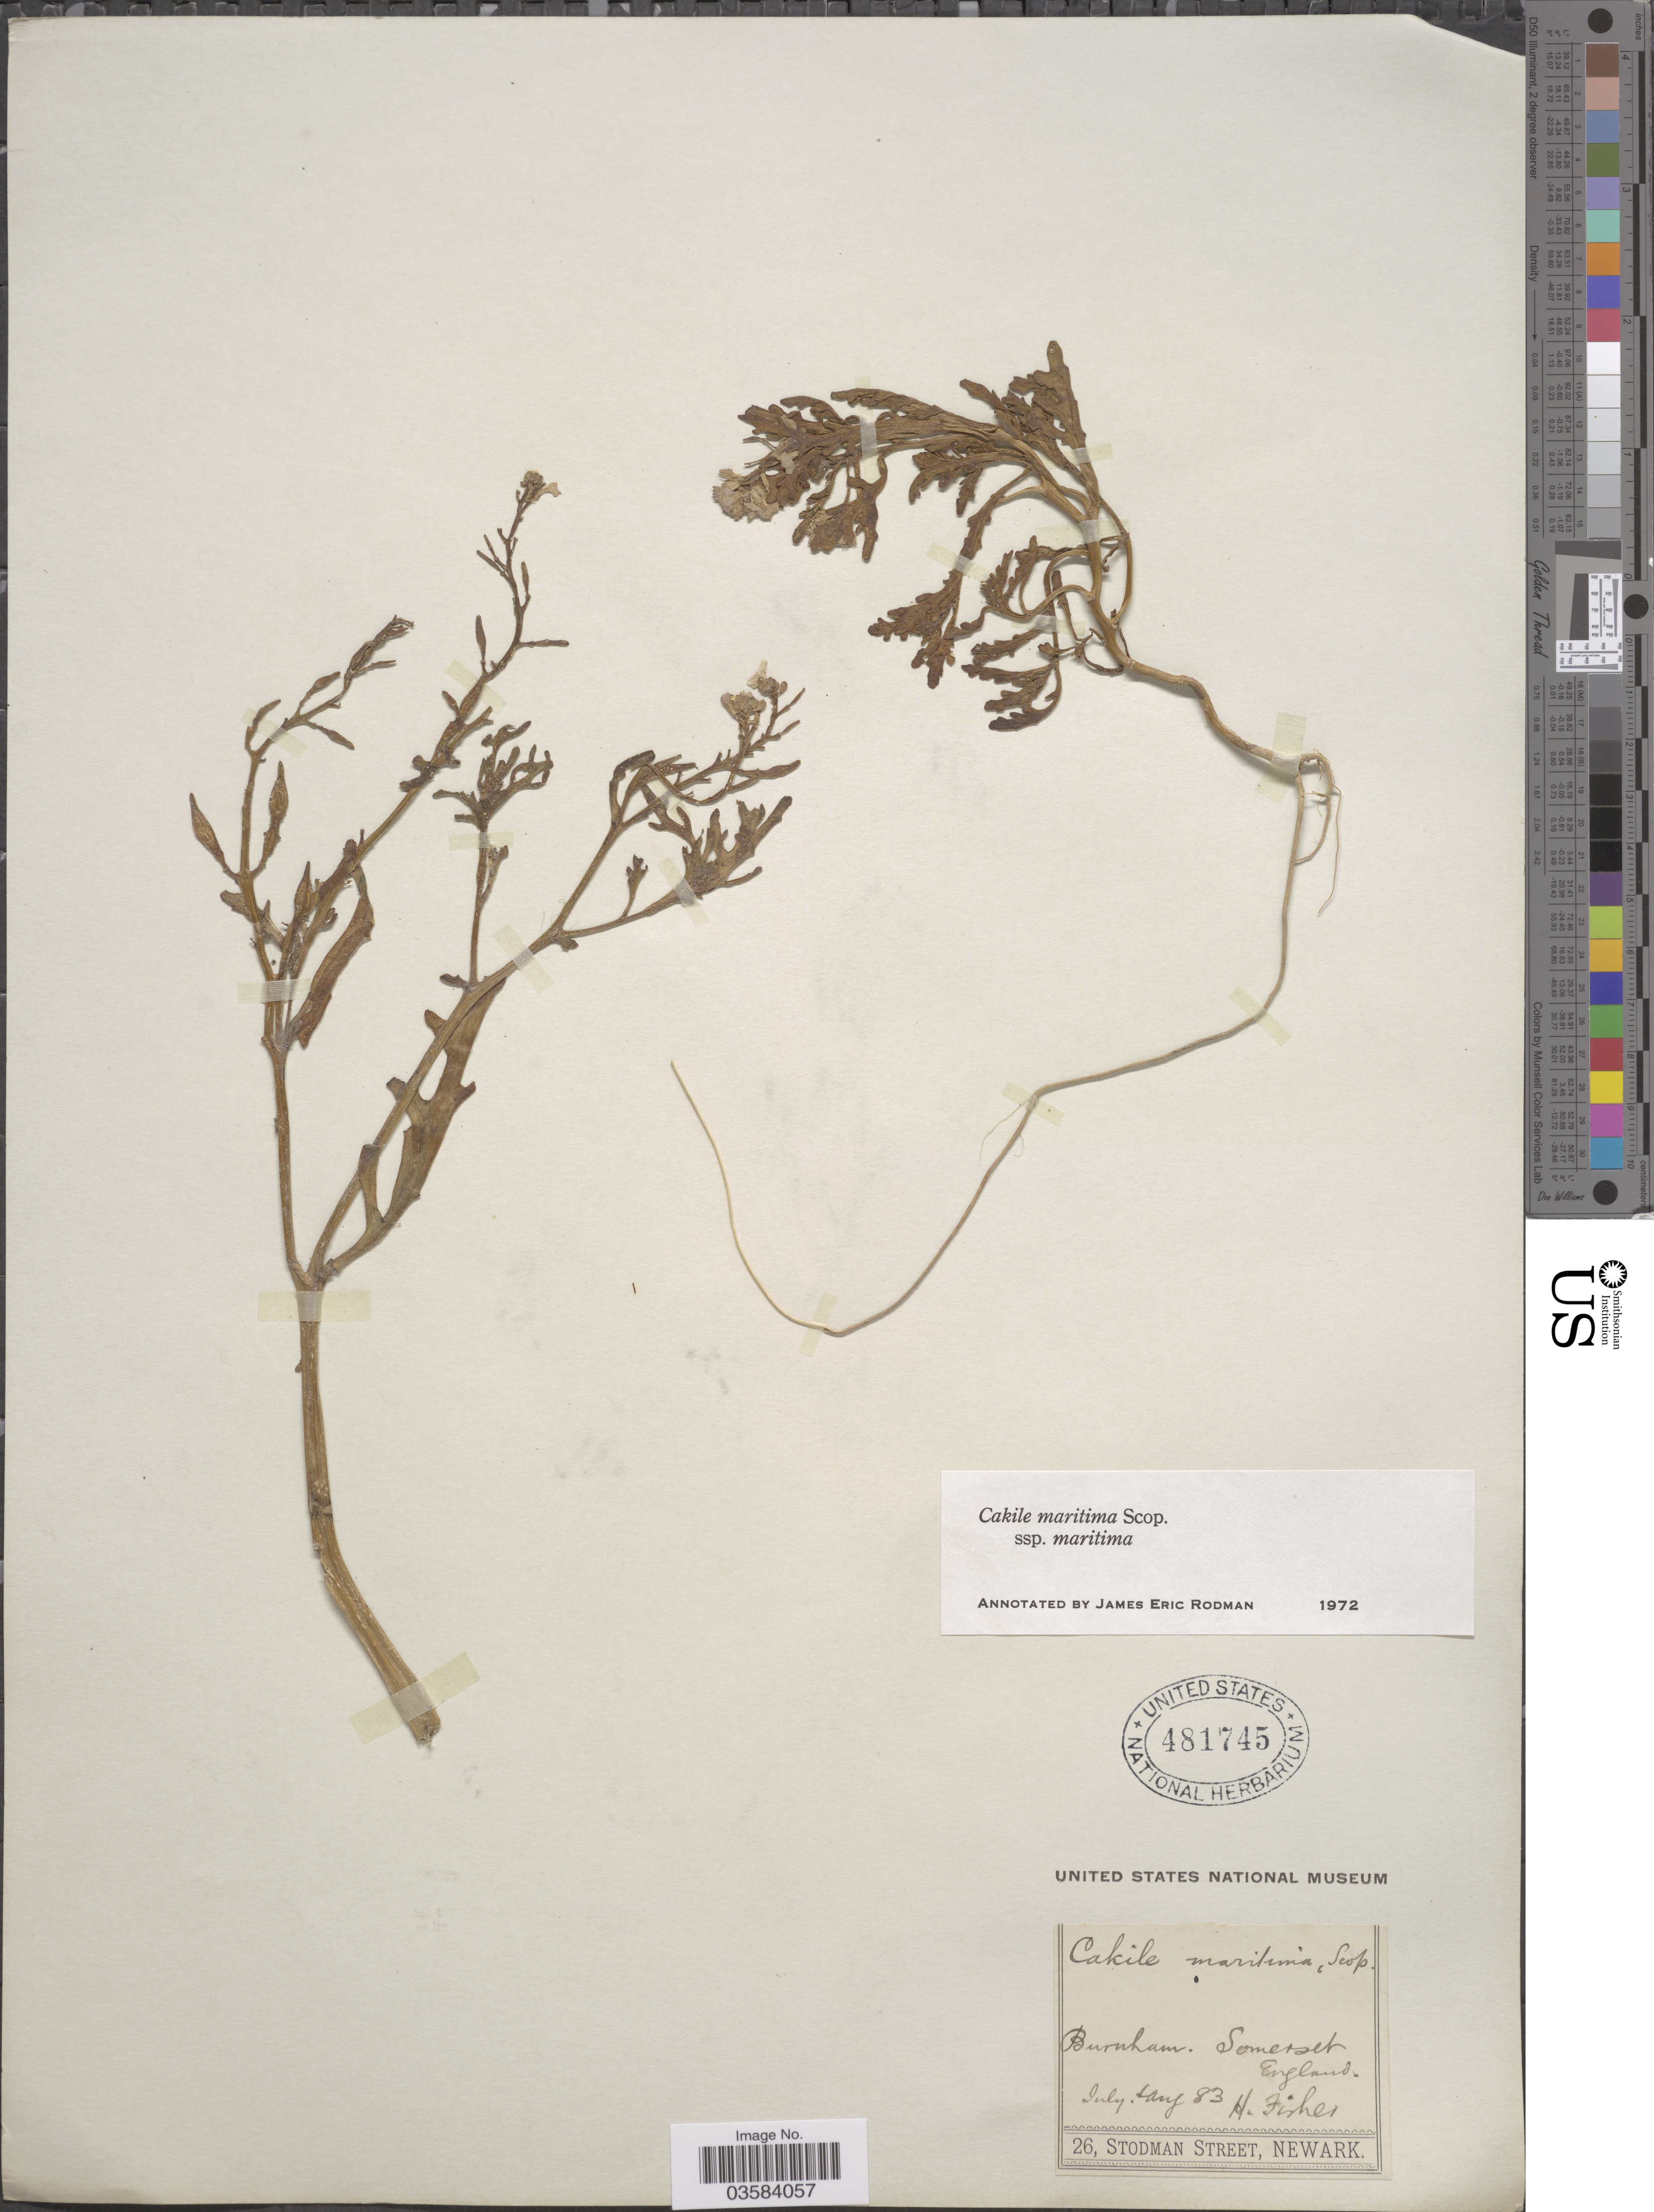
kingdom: Plantae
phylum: Tracheophyta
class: Magnoliopsida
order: Brassicales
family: Brassicaceae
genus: Cakile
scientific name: Cakile maritima subsp. maritima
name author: Scop.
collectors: H. H. Fisher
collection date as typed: Transcribed d/m/y: /7/83 to /8/83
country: United Kingdom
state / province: England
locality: Burnham. Somerset.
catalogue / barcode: US 481745